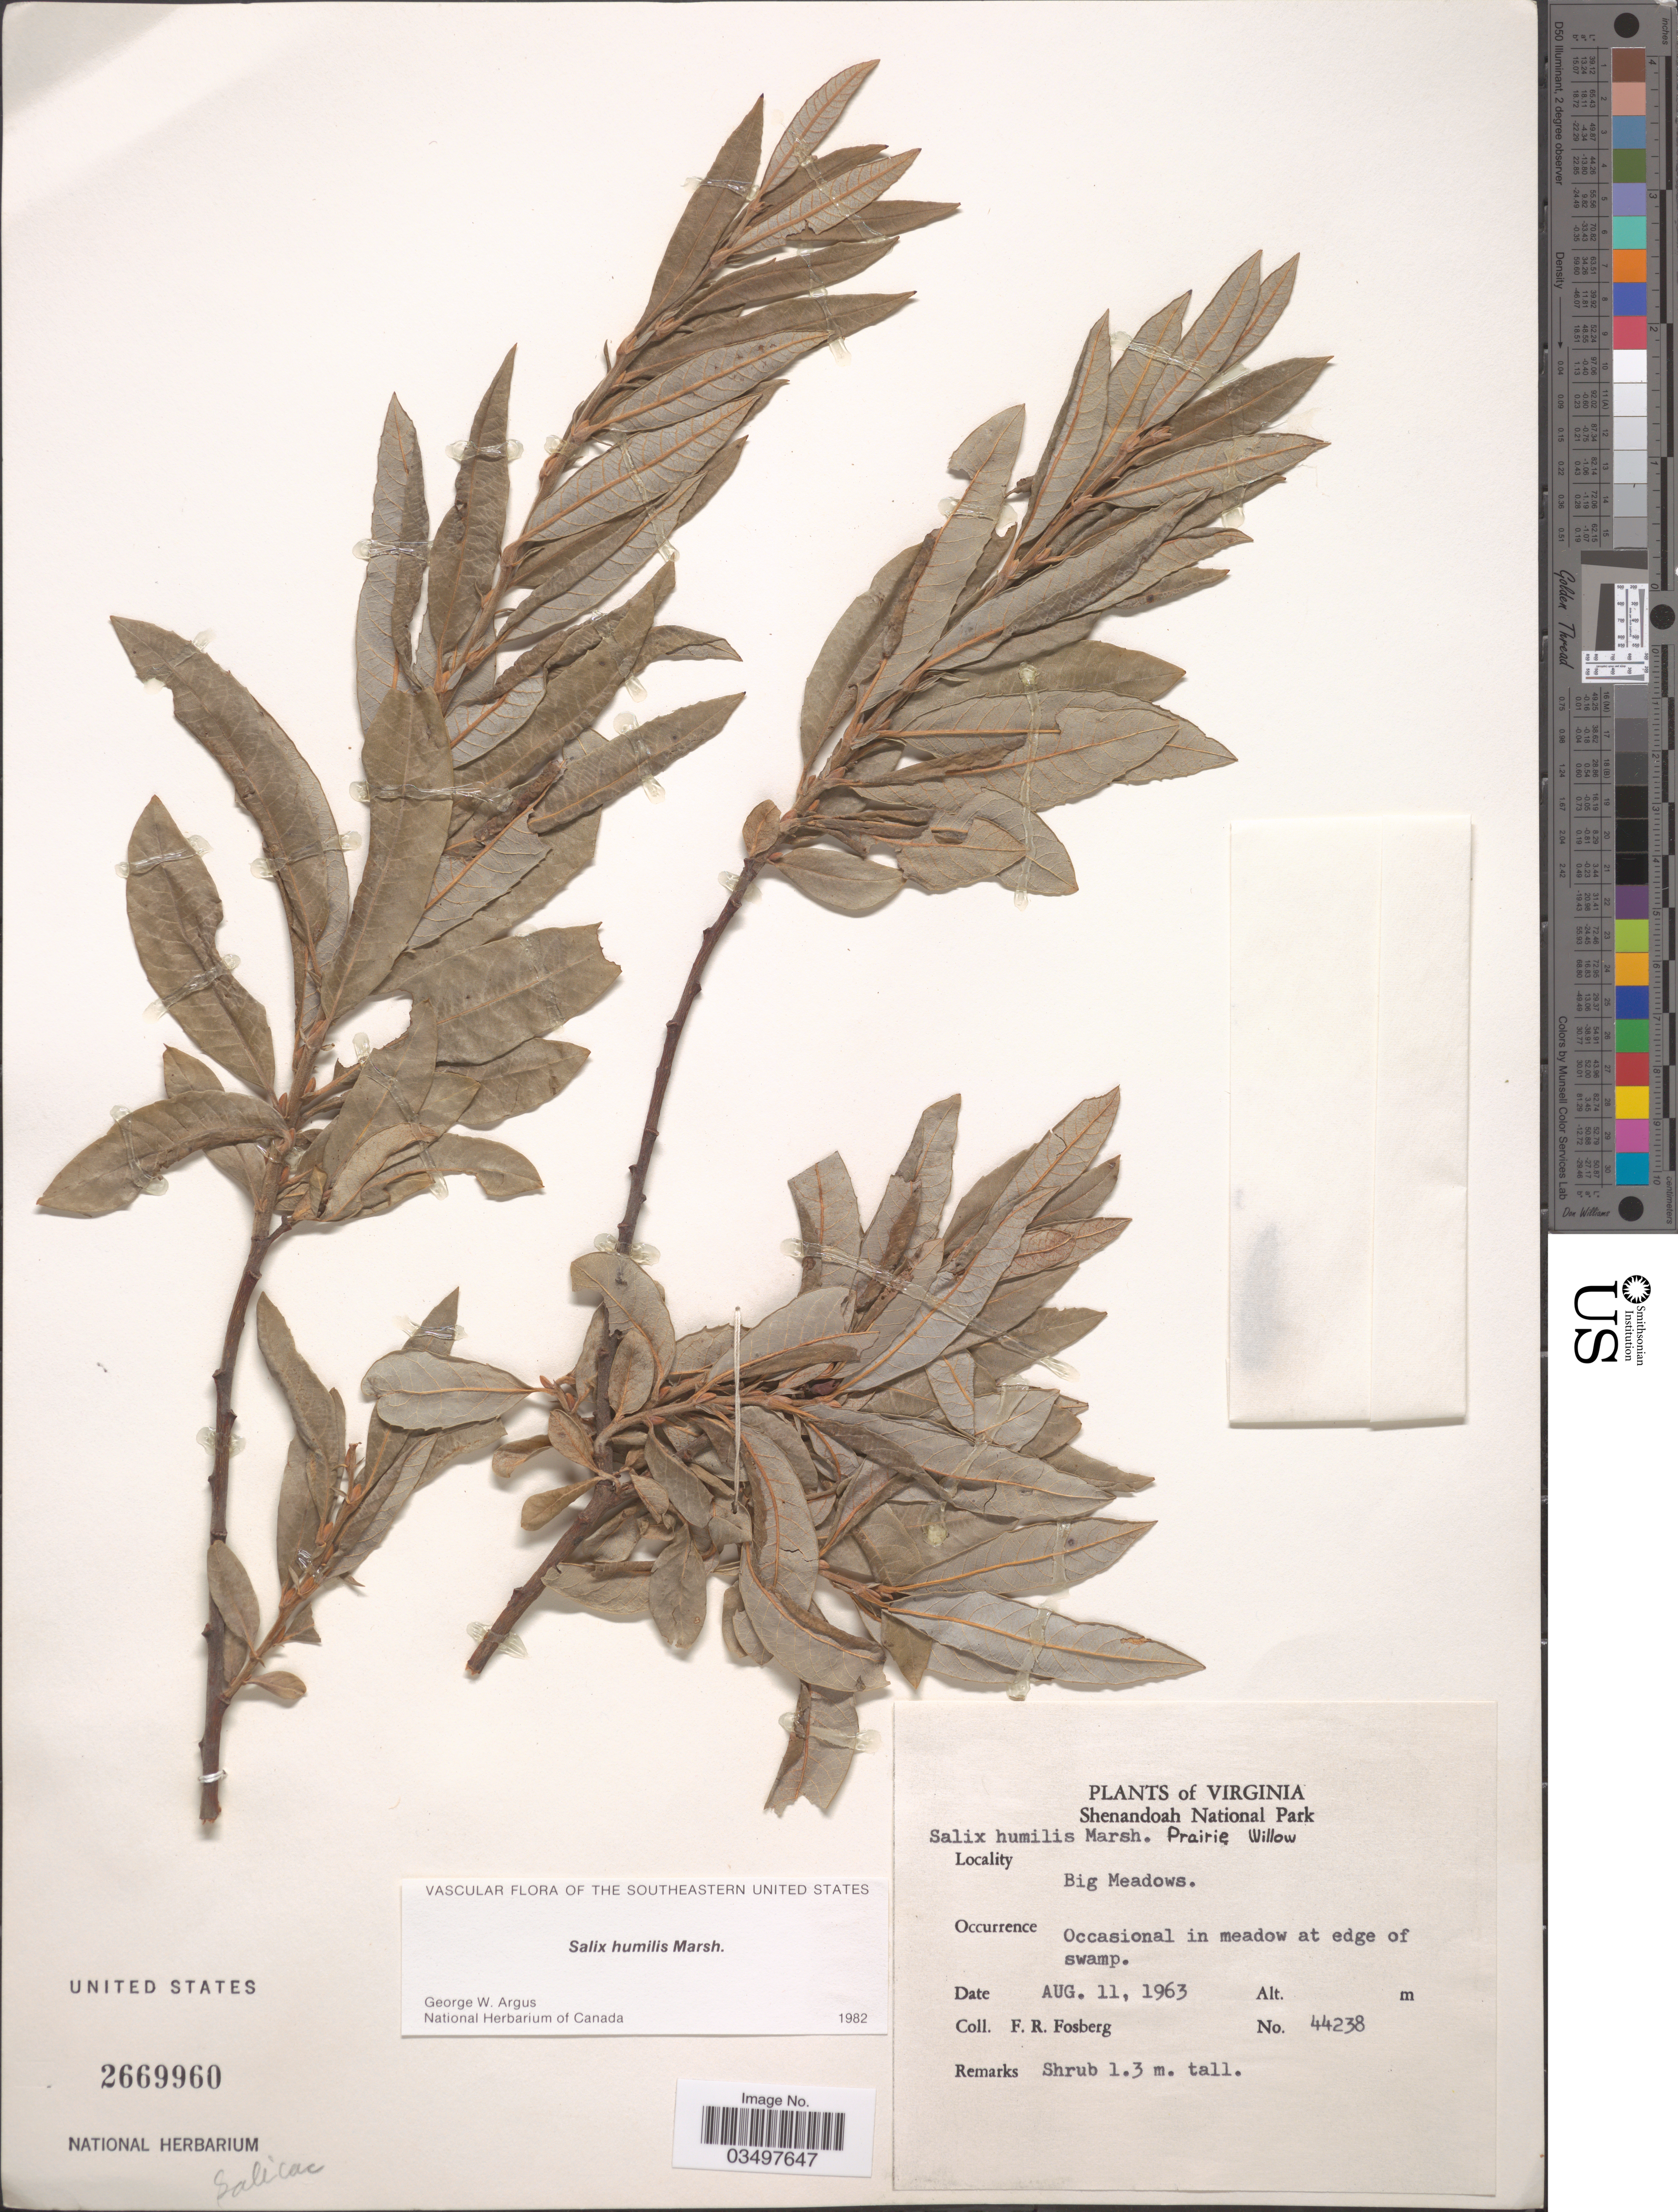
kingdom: Plantae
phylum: Tracheophyta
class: Magnoliopsida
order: Malpighiales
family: Salicaceae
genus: Salix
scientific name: Salix humilis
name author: Marshall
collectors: F. R. Fosberg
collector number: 44238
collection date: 1963-08-11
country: United States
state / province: Virginia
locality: Shenandoah National Park. Big Meadows.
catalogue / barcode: US 2669960